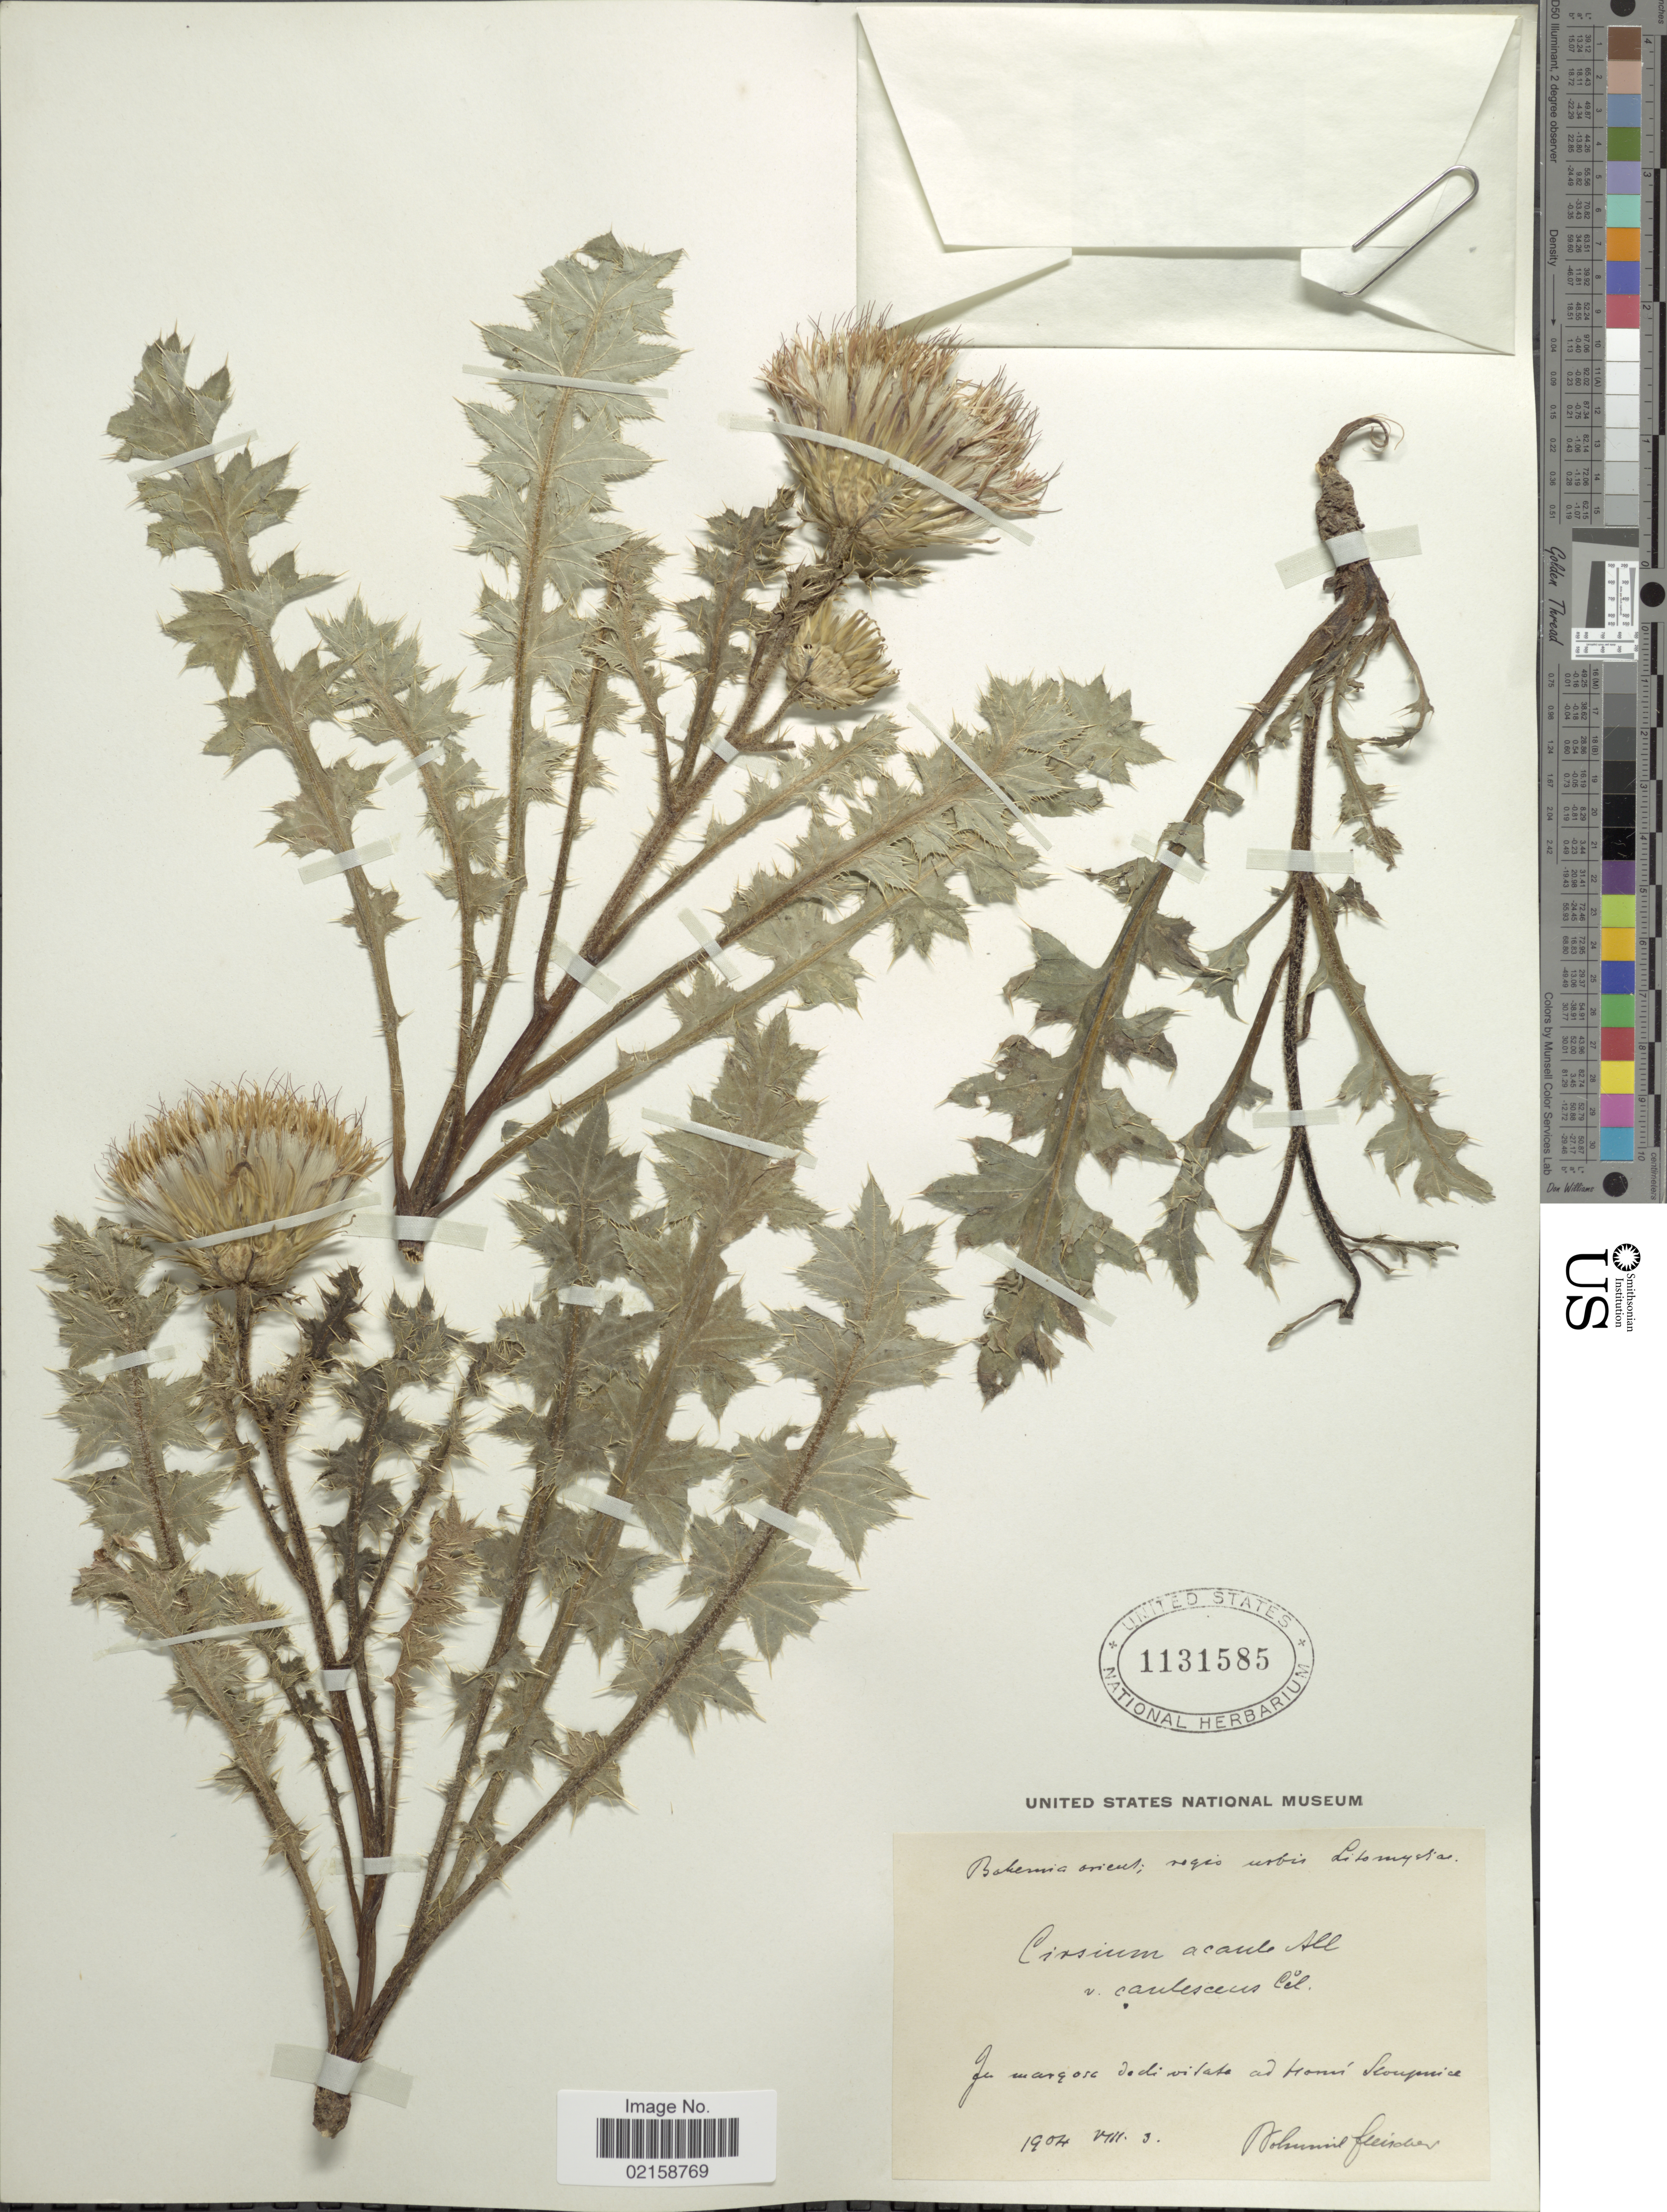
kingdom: Plantae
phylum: Tracheophyta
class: Magnoliopsida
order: Asterales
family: Asteraceae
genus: Cirsium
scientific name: Cirsium acaule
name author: (L.) Scop.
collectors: B. Fleischer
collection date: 1904-08-03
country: Czechia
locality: Bohemia orient; regio urbis Litomysta, fu margose dedivitate ad Homi Slougnice. [interpreted]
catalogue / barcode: US 1131585